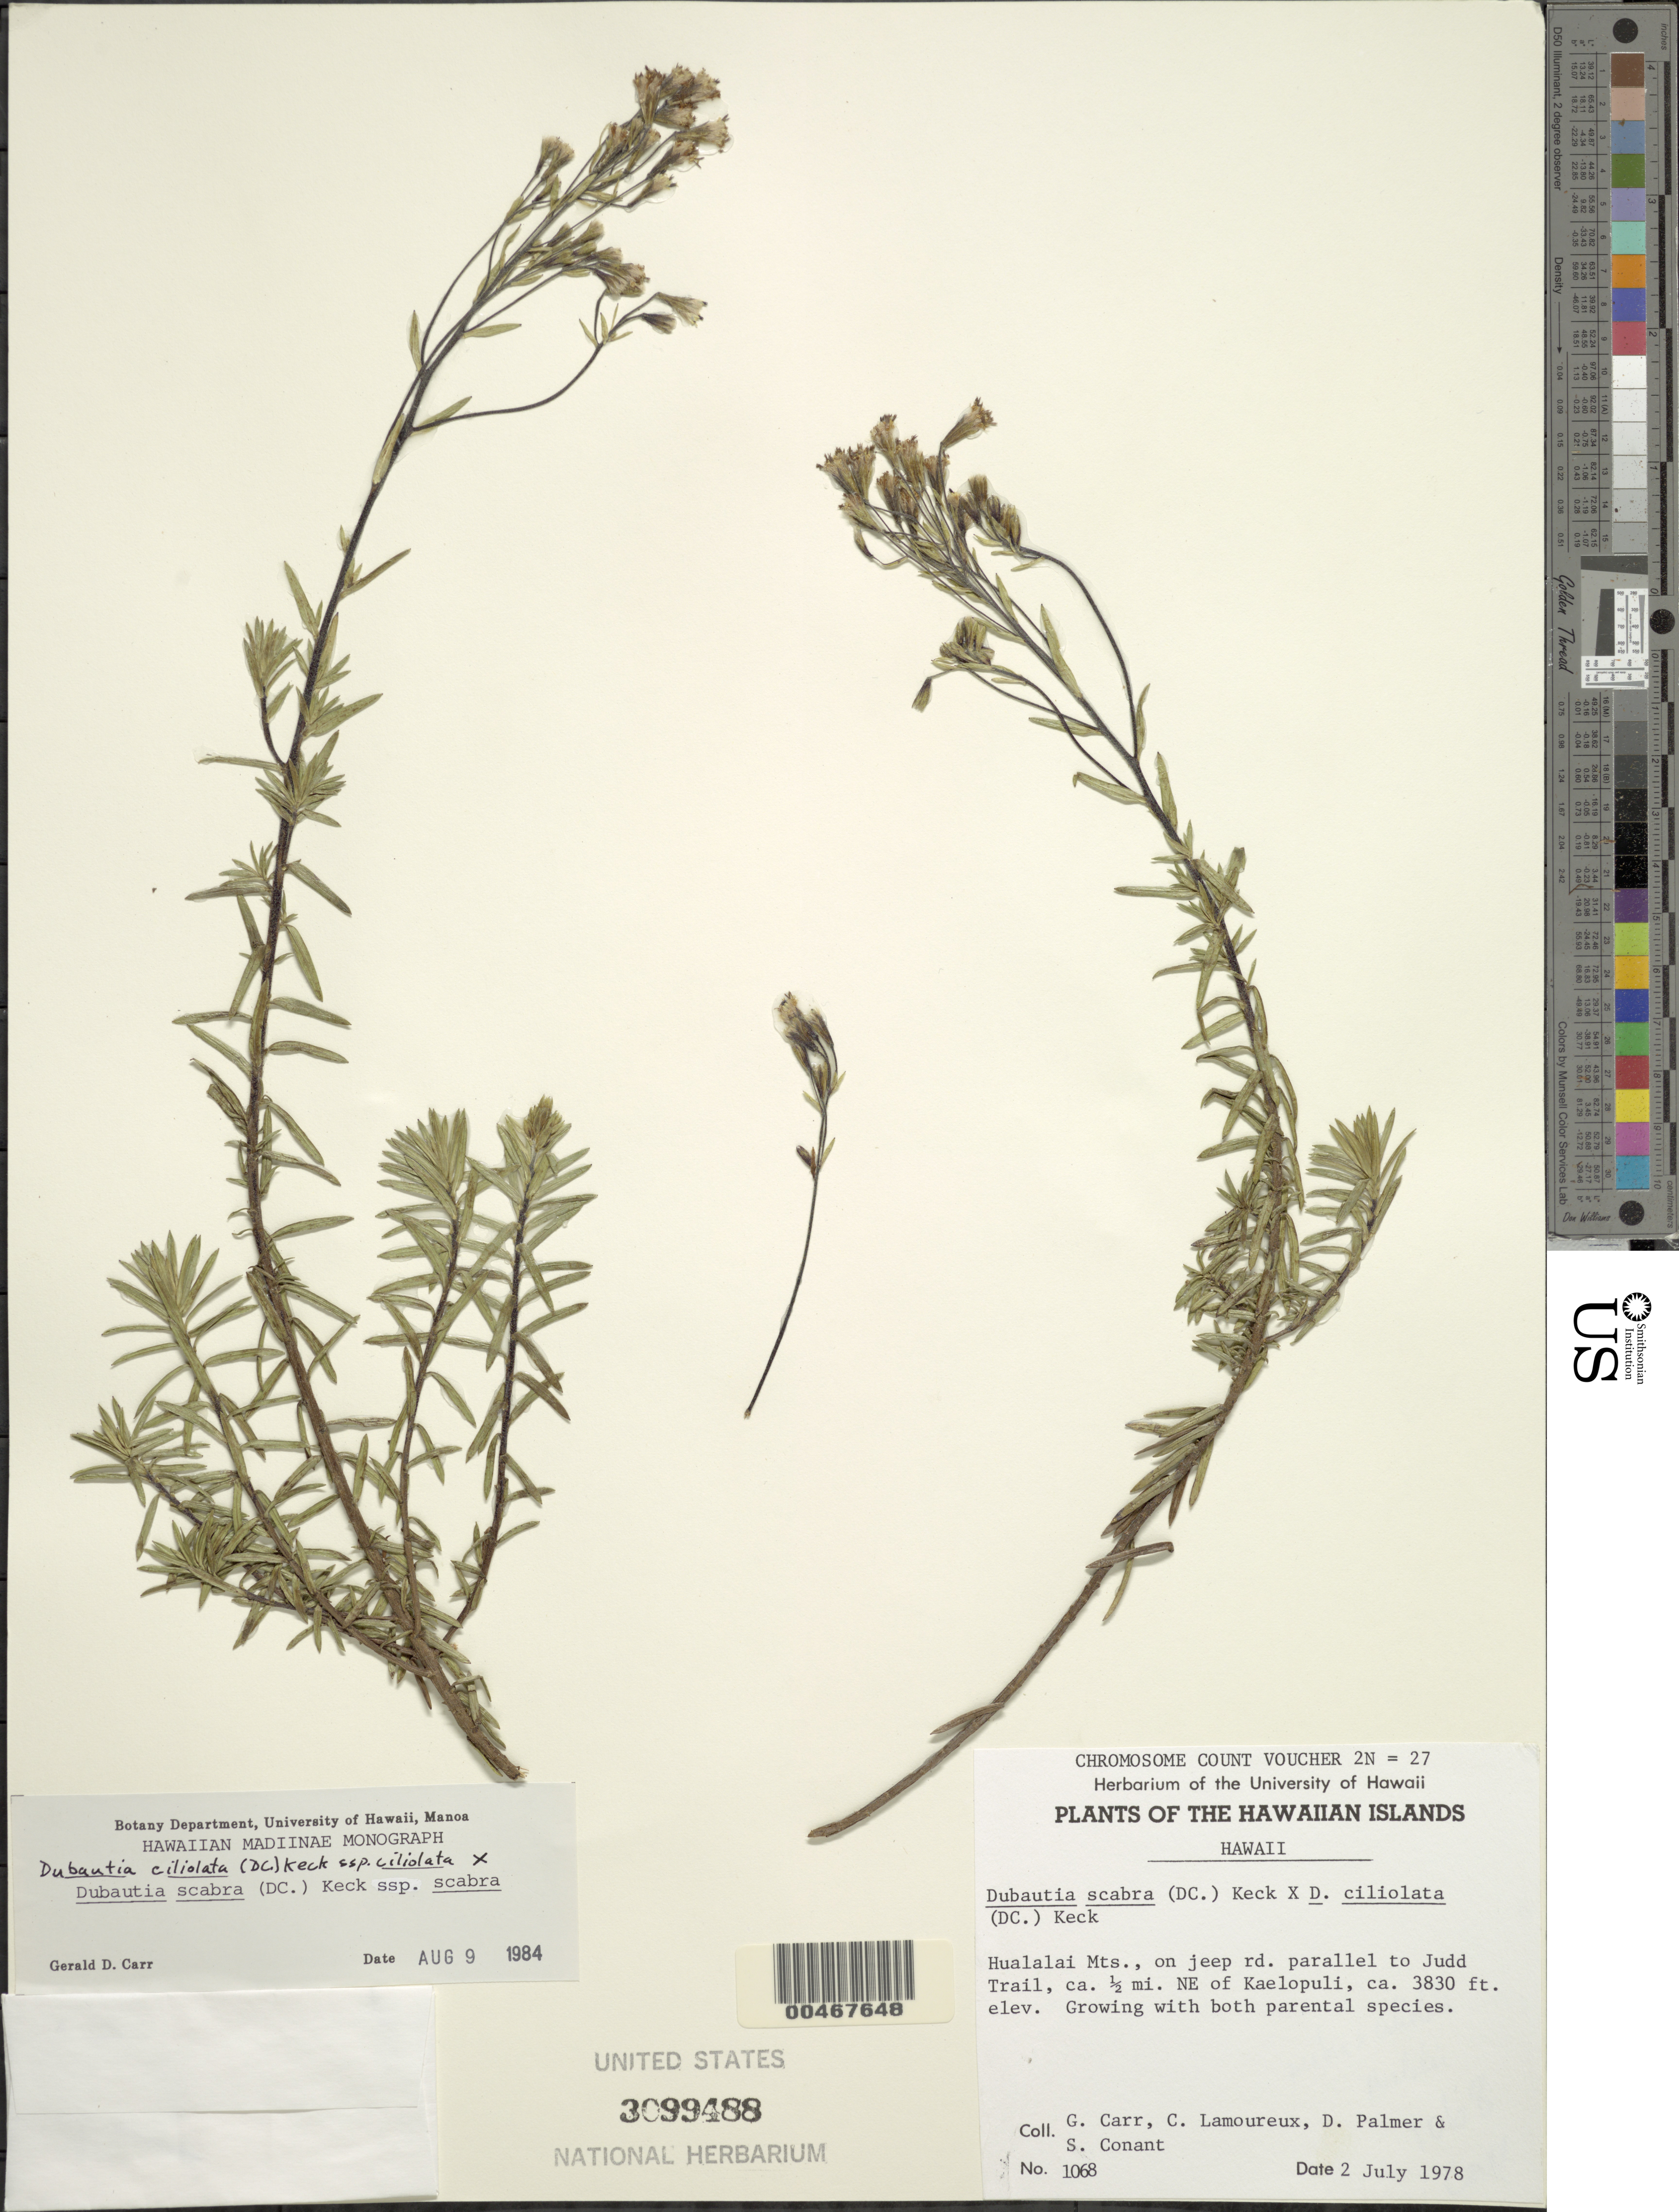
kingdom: Plantae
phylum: Tracheophyta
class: Magnoliopsida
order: Asterales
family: Asteraceae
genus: Dubautia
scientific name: Dubautia ciliolata subsp. ciliolata x D. scabra (DC.) D.D. Keck subsp. scabra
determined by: Carr, G. D.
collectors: G. D. Carr, C. Lamoureux, D. Palmer & S. Conant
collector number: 1068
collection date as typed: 2 Jul 1978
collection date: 1978-07-02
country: United States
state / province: Hawaii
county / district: Hawaii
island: Hawaii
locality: Hualalai Mts., on jeep rd. parallel to Judd Trail, ca. 0.5 mi NE of Kaelopuli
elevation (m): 1167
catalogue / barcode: US 3099488